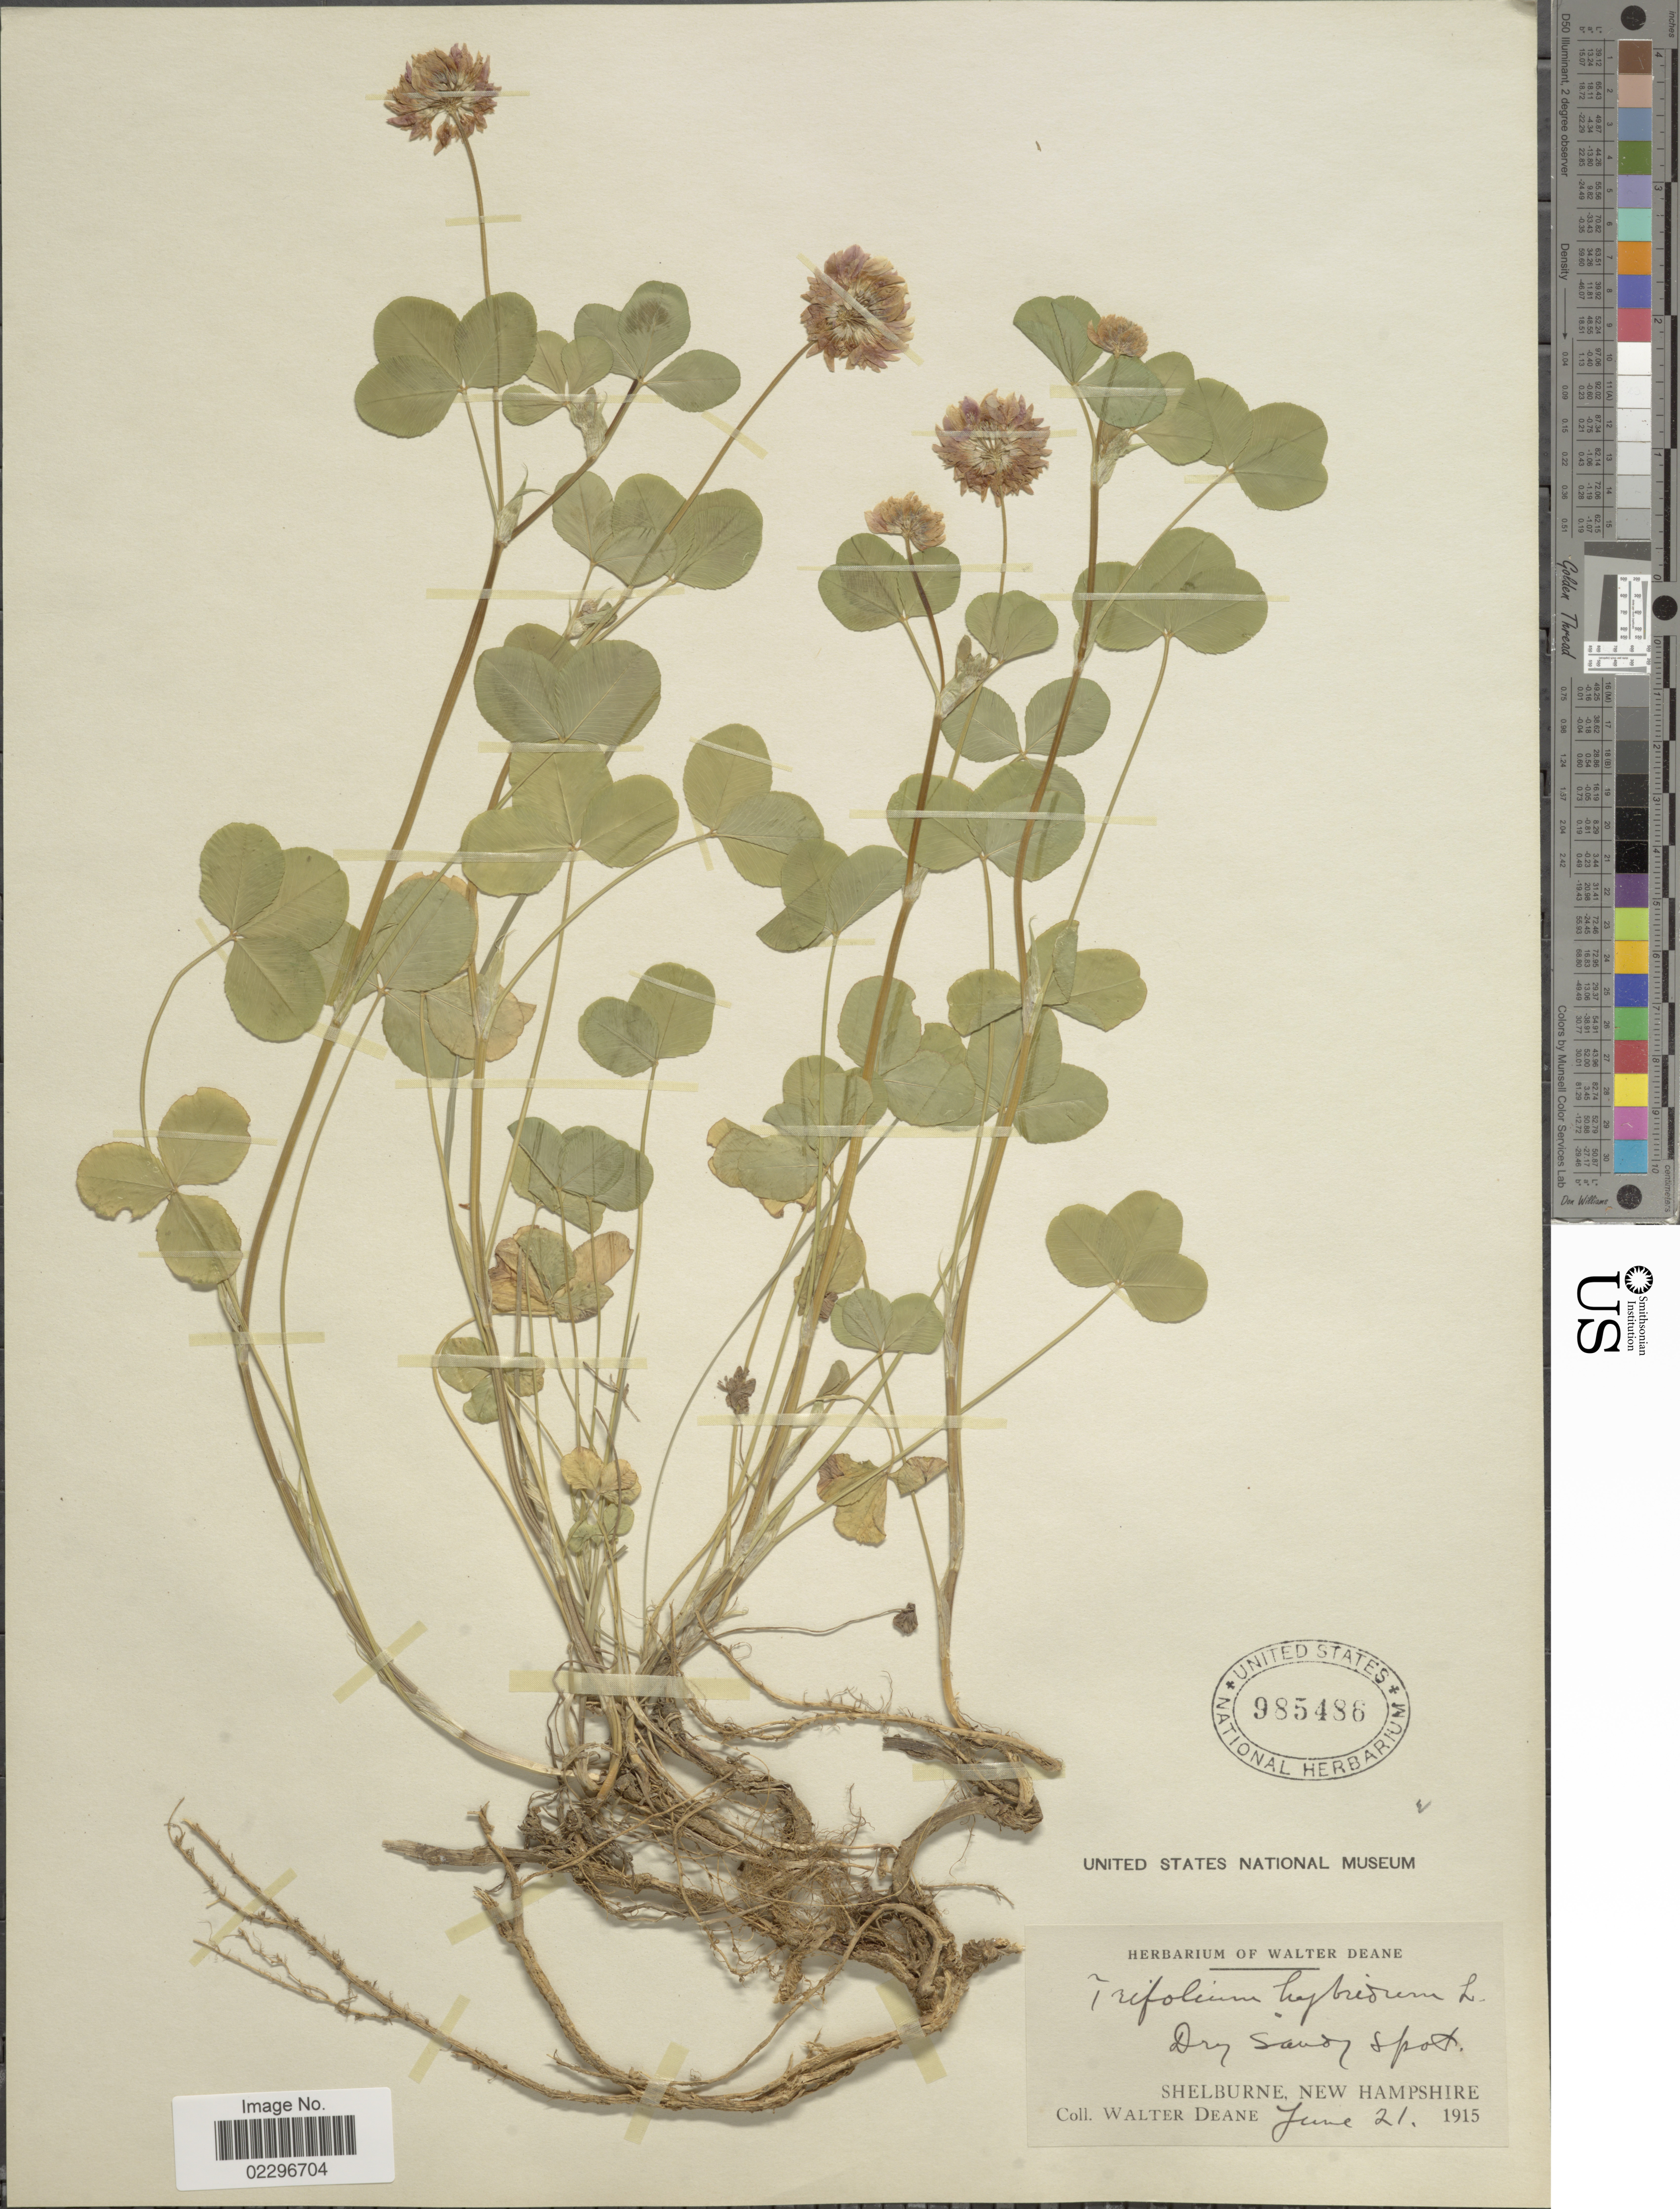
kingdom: Plantae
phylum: Tracheophyta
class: Magnoliopsida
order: Fabales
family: Fabaceae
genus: Trifolium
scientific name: Trifolium hybridum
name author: L.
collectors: W. Deane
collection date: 1915-06-21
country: United States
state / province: New Hampshire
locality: Shelburne.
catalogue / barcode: US 985486